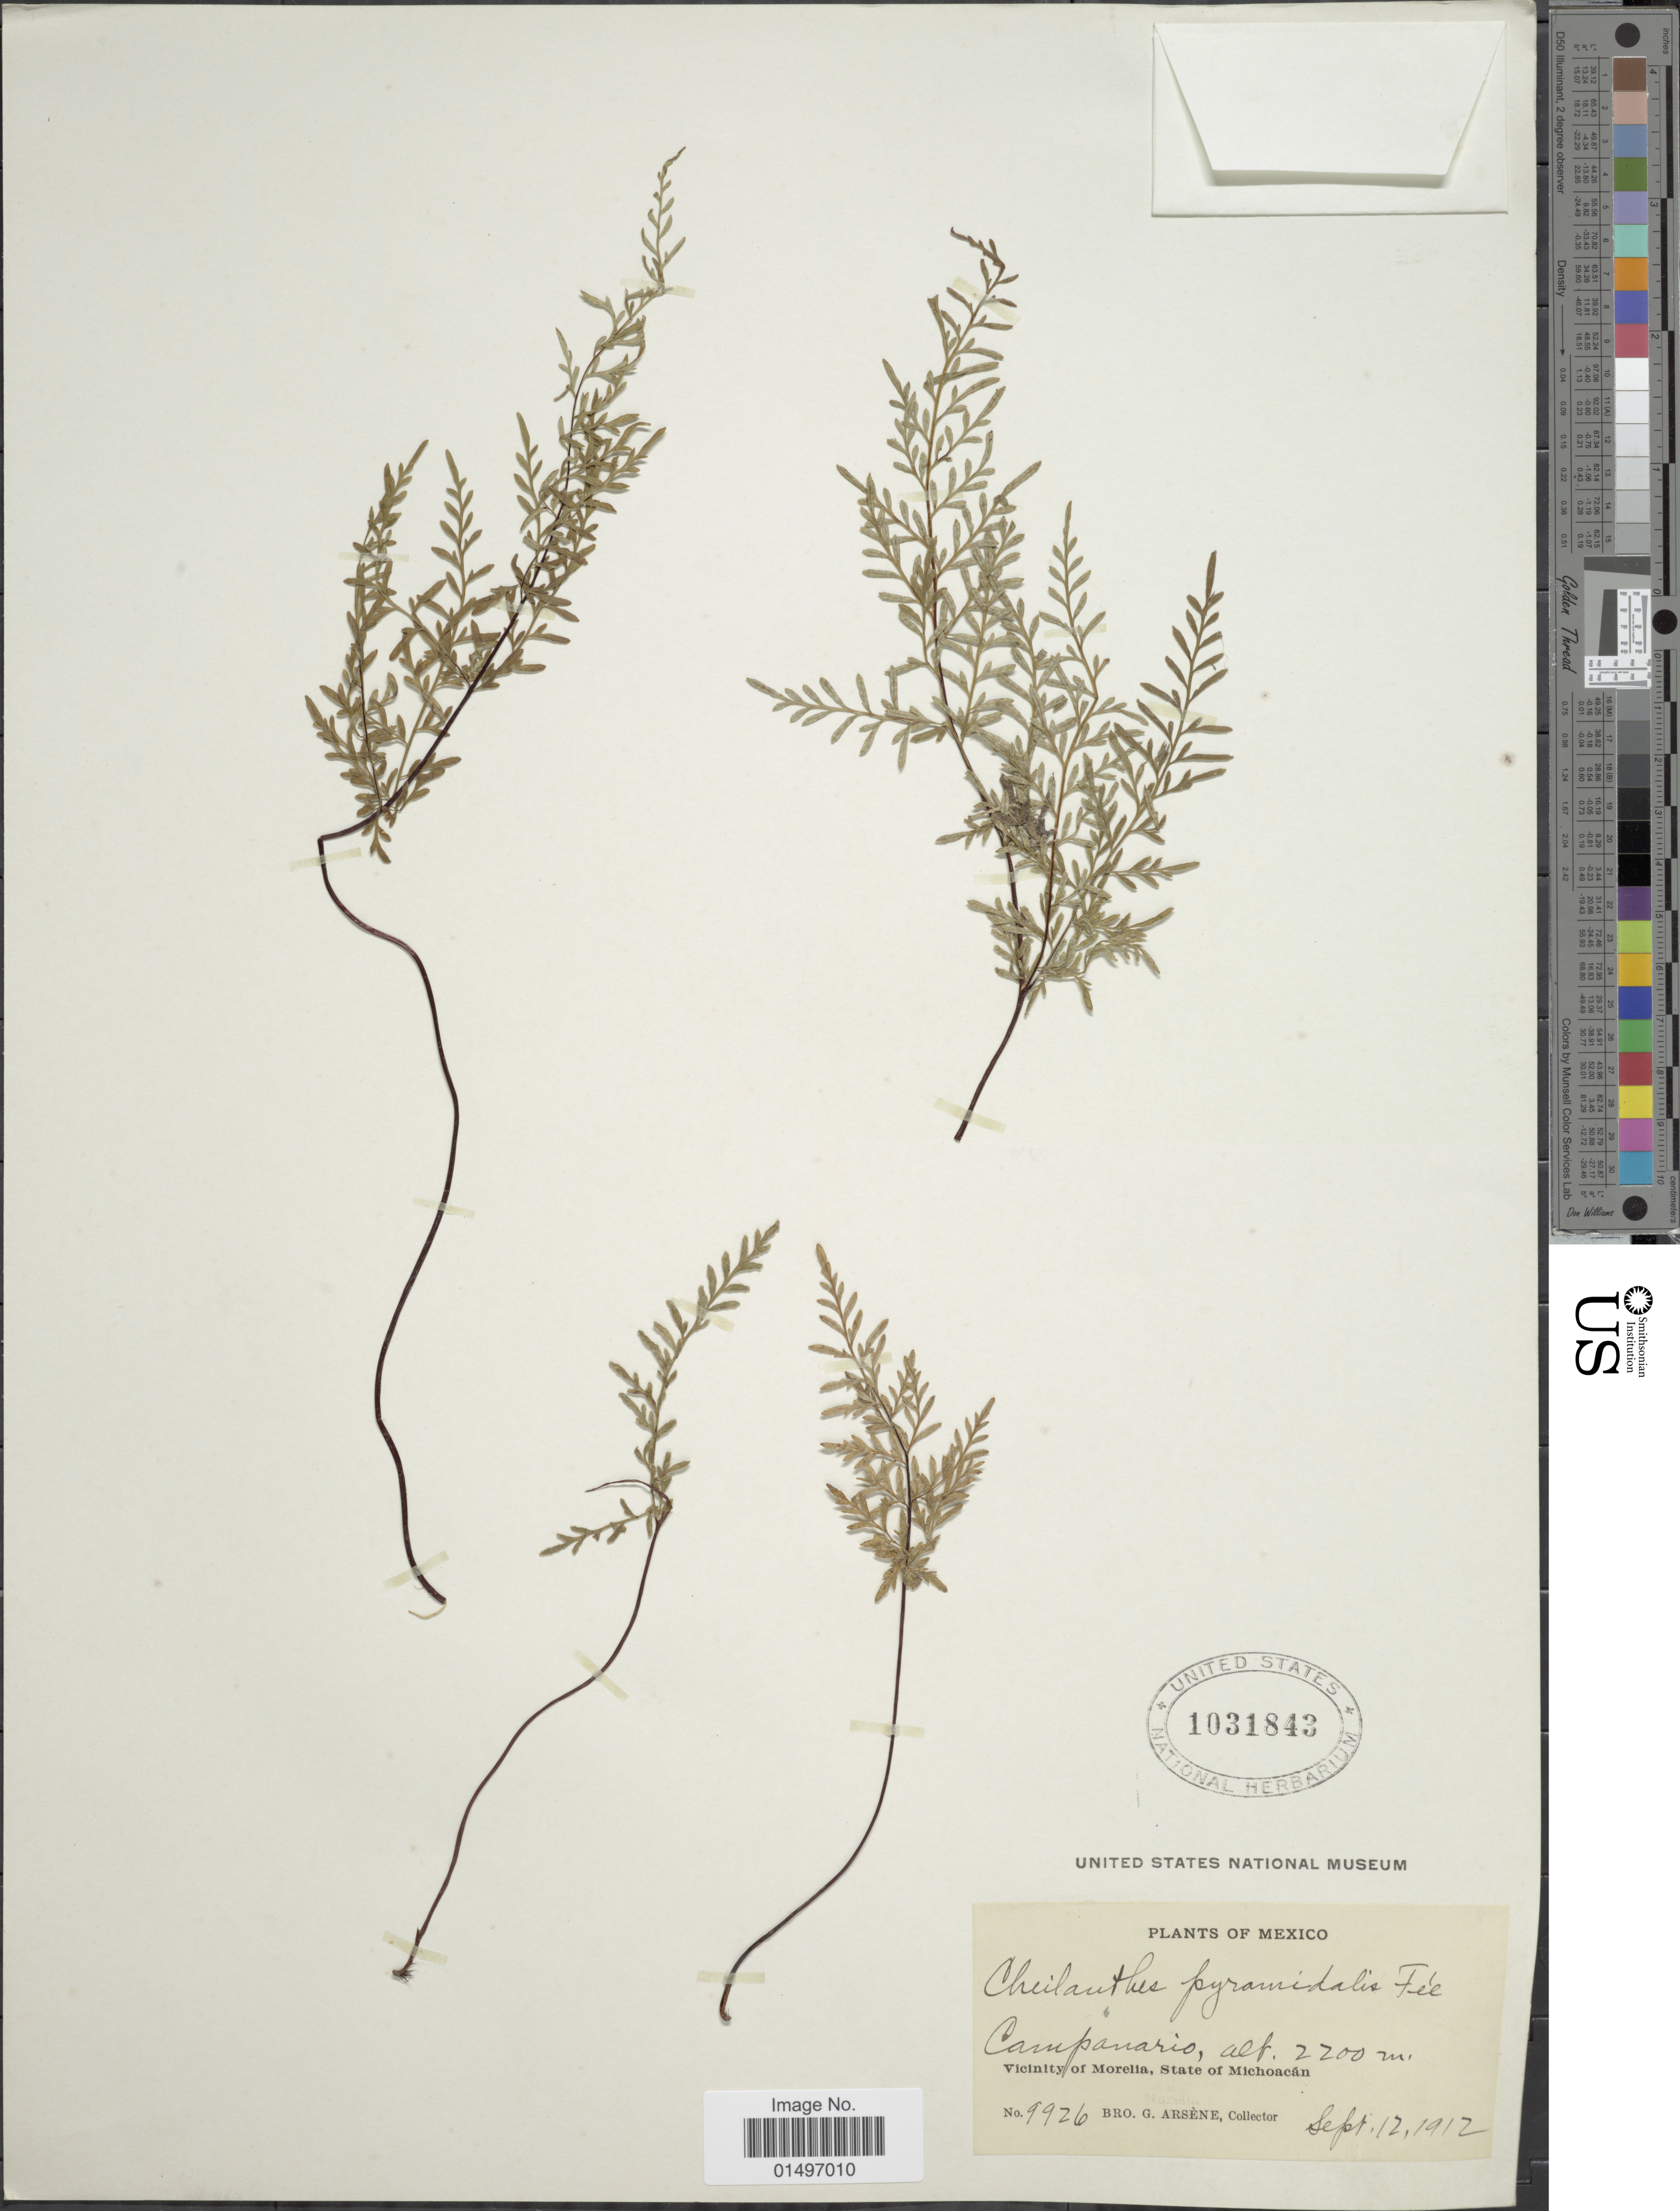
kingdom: Plantae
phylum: Tracheophyta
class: Polypodiopsida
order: Polypodiales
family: Pteridaceae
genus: Gaga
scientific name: Gaga hirsuta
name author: (Link) Fay W. Li & Windham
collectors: Bro. G. Arsène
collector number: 9926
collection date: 1912-09-12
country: Mexico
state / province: Michoacán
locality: Mexico, Vicinity of Morelia, Campanario.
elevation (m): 2200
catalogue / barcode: US 1031843